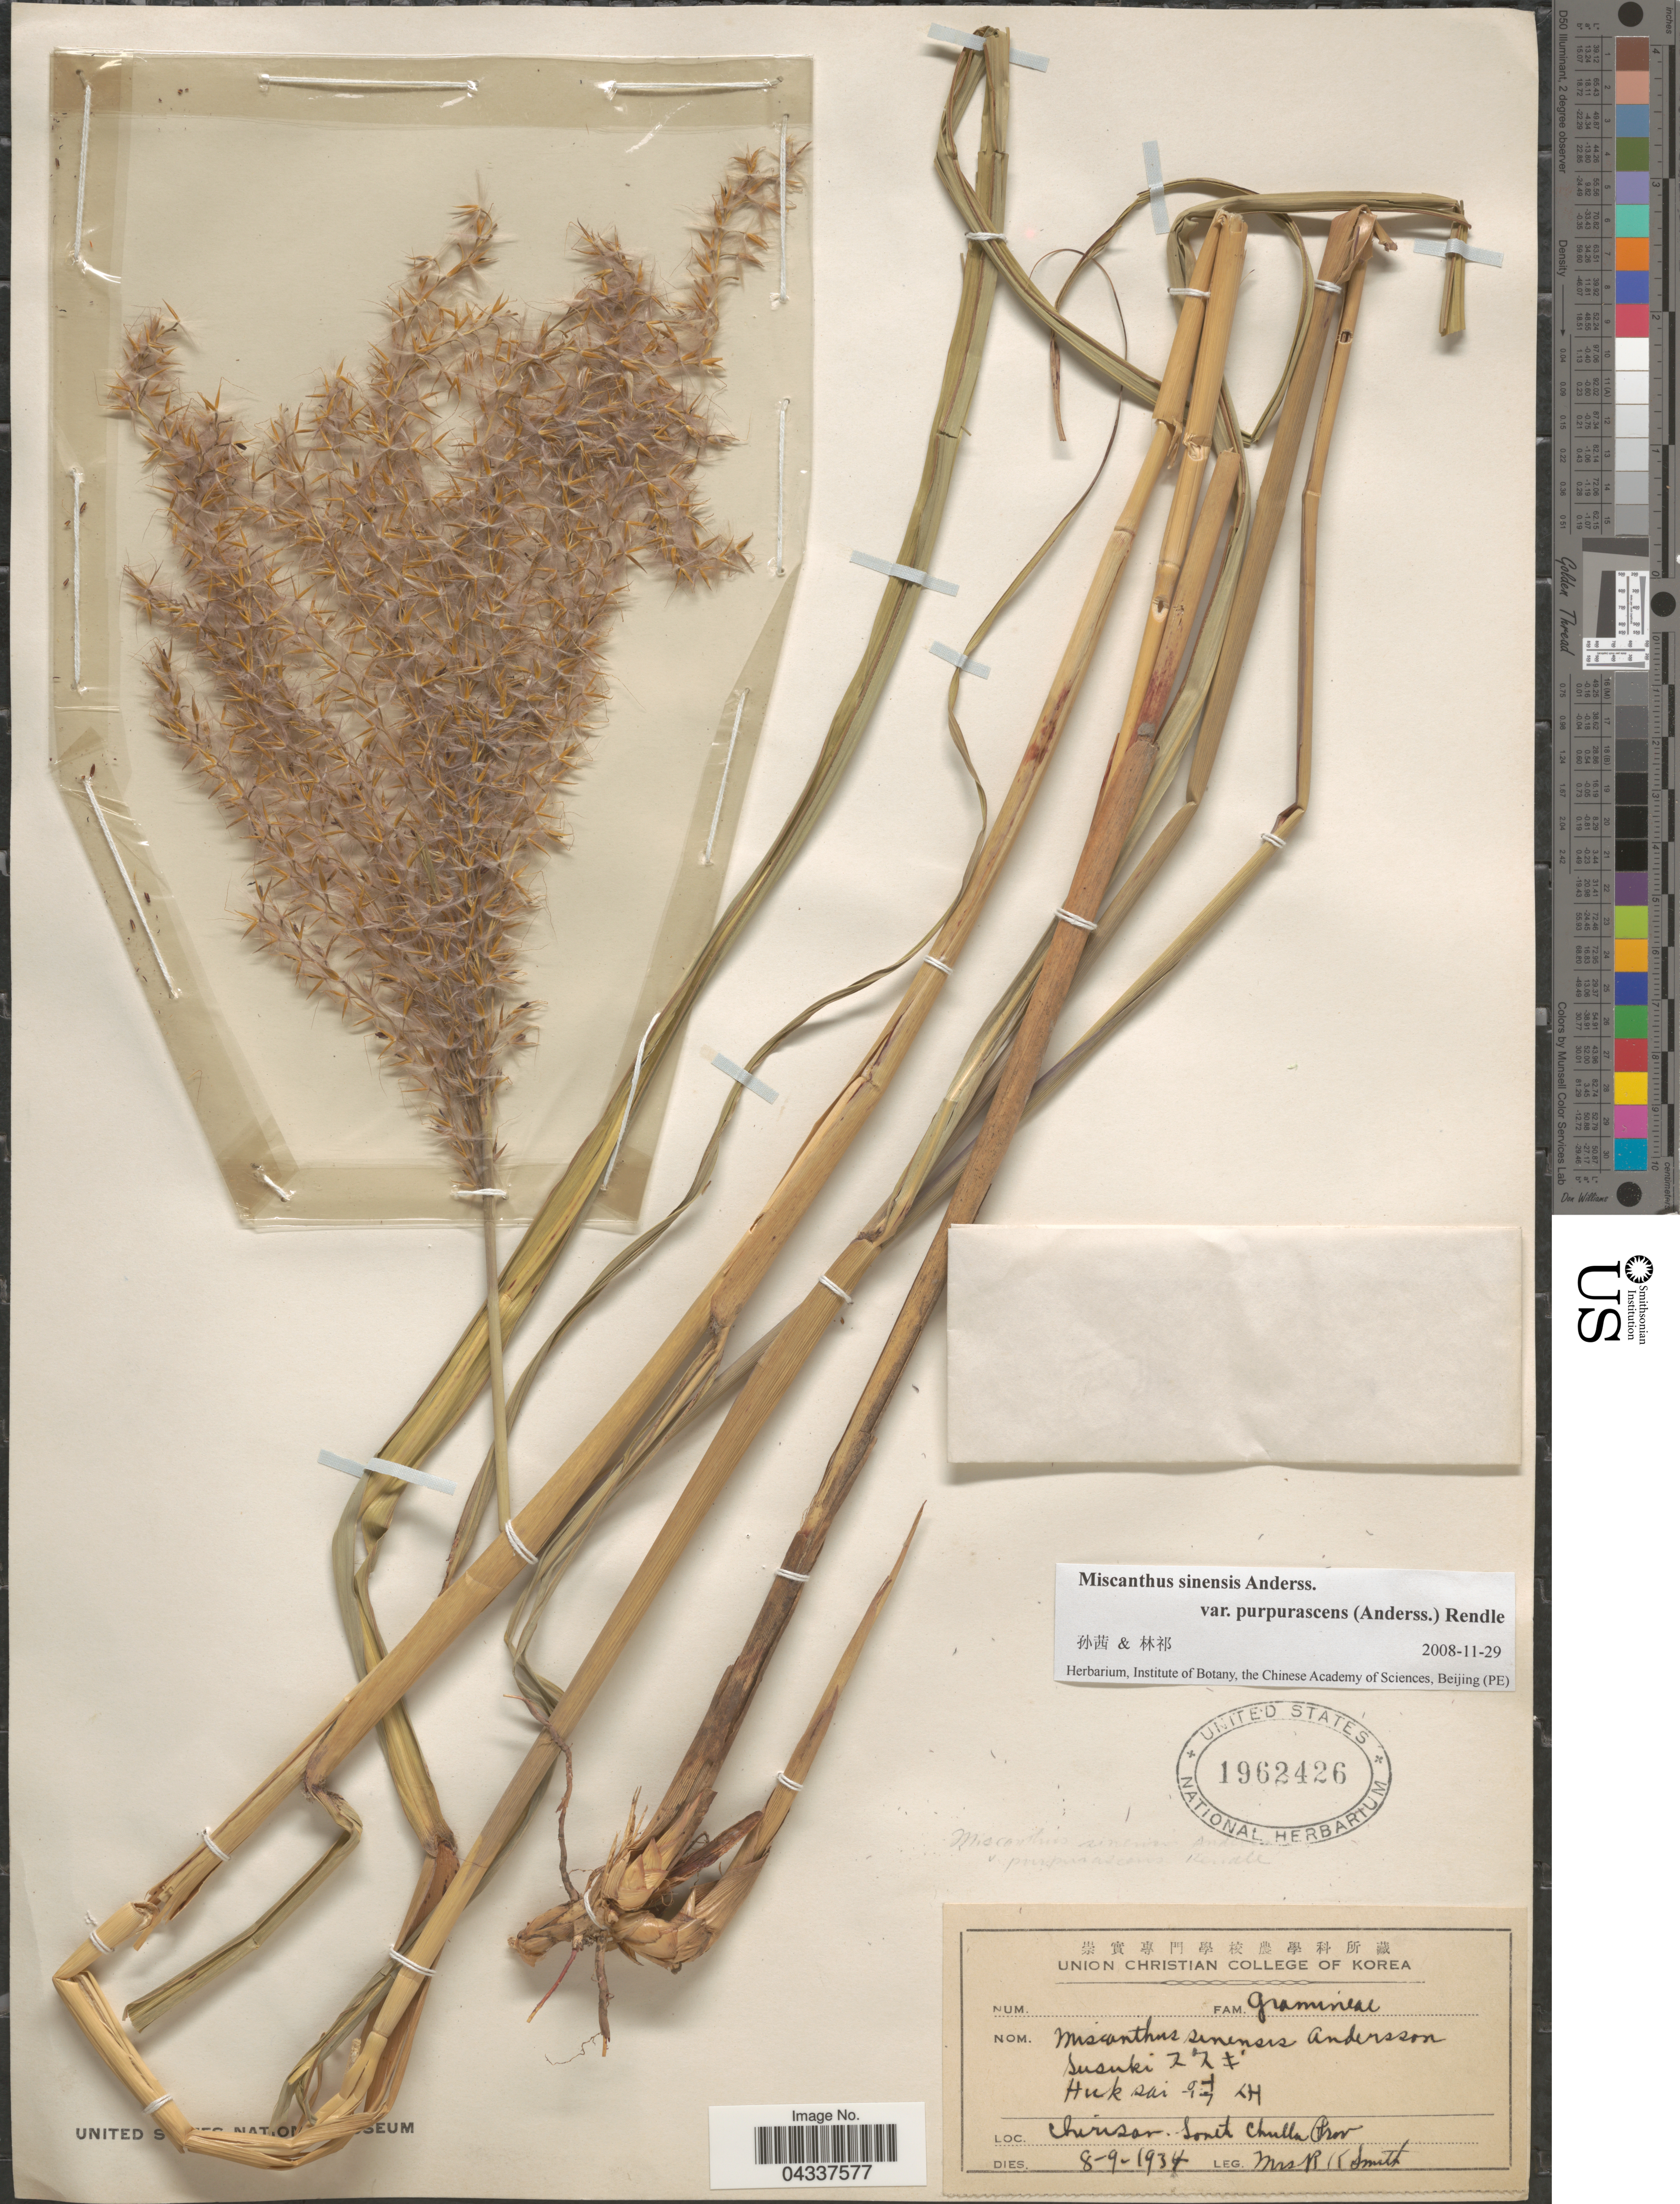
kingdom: Plantae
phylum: Tracheophyta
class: Liliopsida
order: Poales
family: Poaceae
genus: Miscanthus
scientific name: Miscanthus sinensis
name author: Andersson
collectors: R. Smith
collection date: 1934-09-08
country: South Korea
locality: Chirisan. South Chulla Prov.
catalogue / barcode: US 1962426